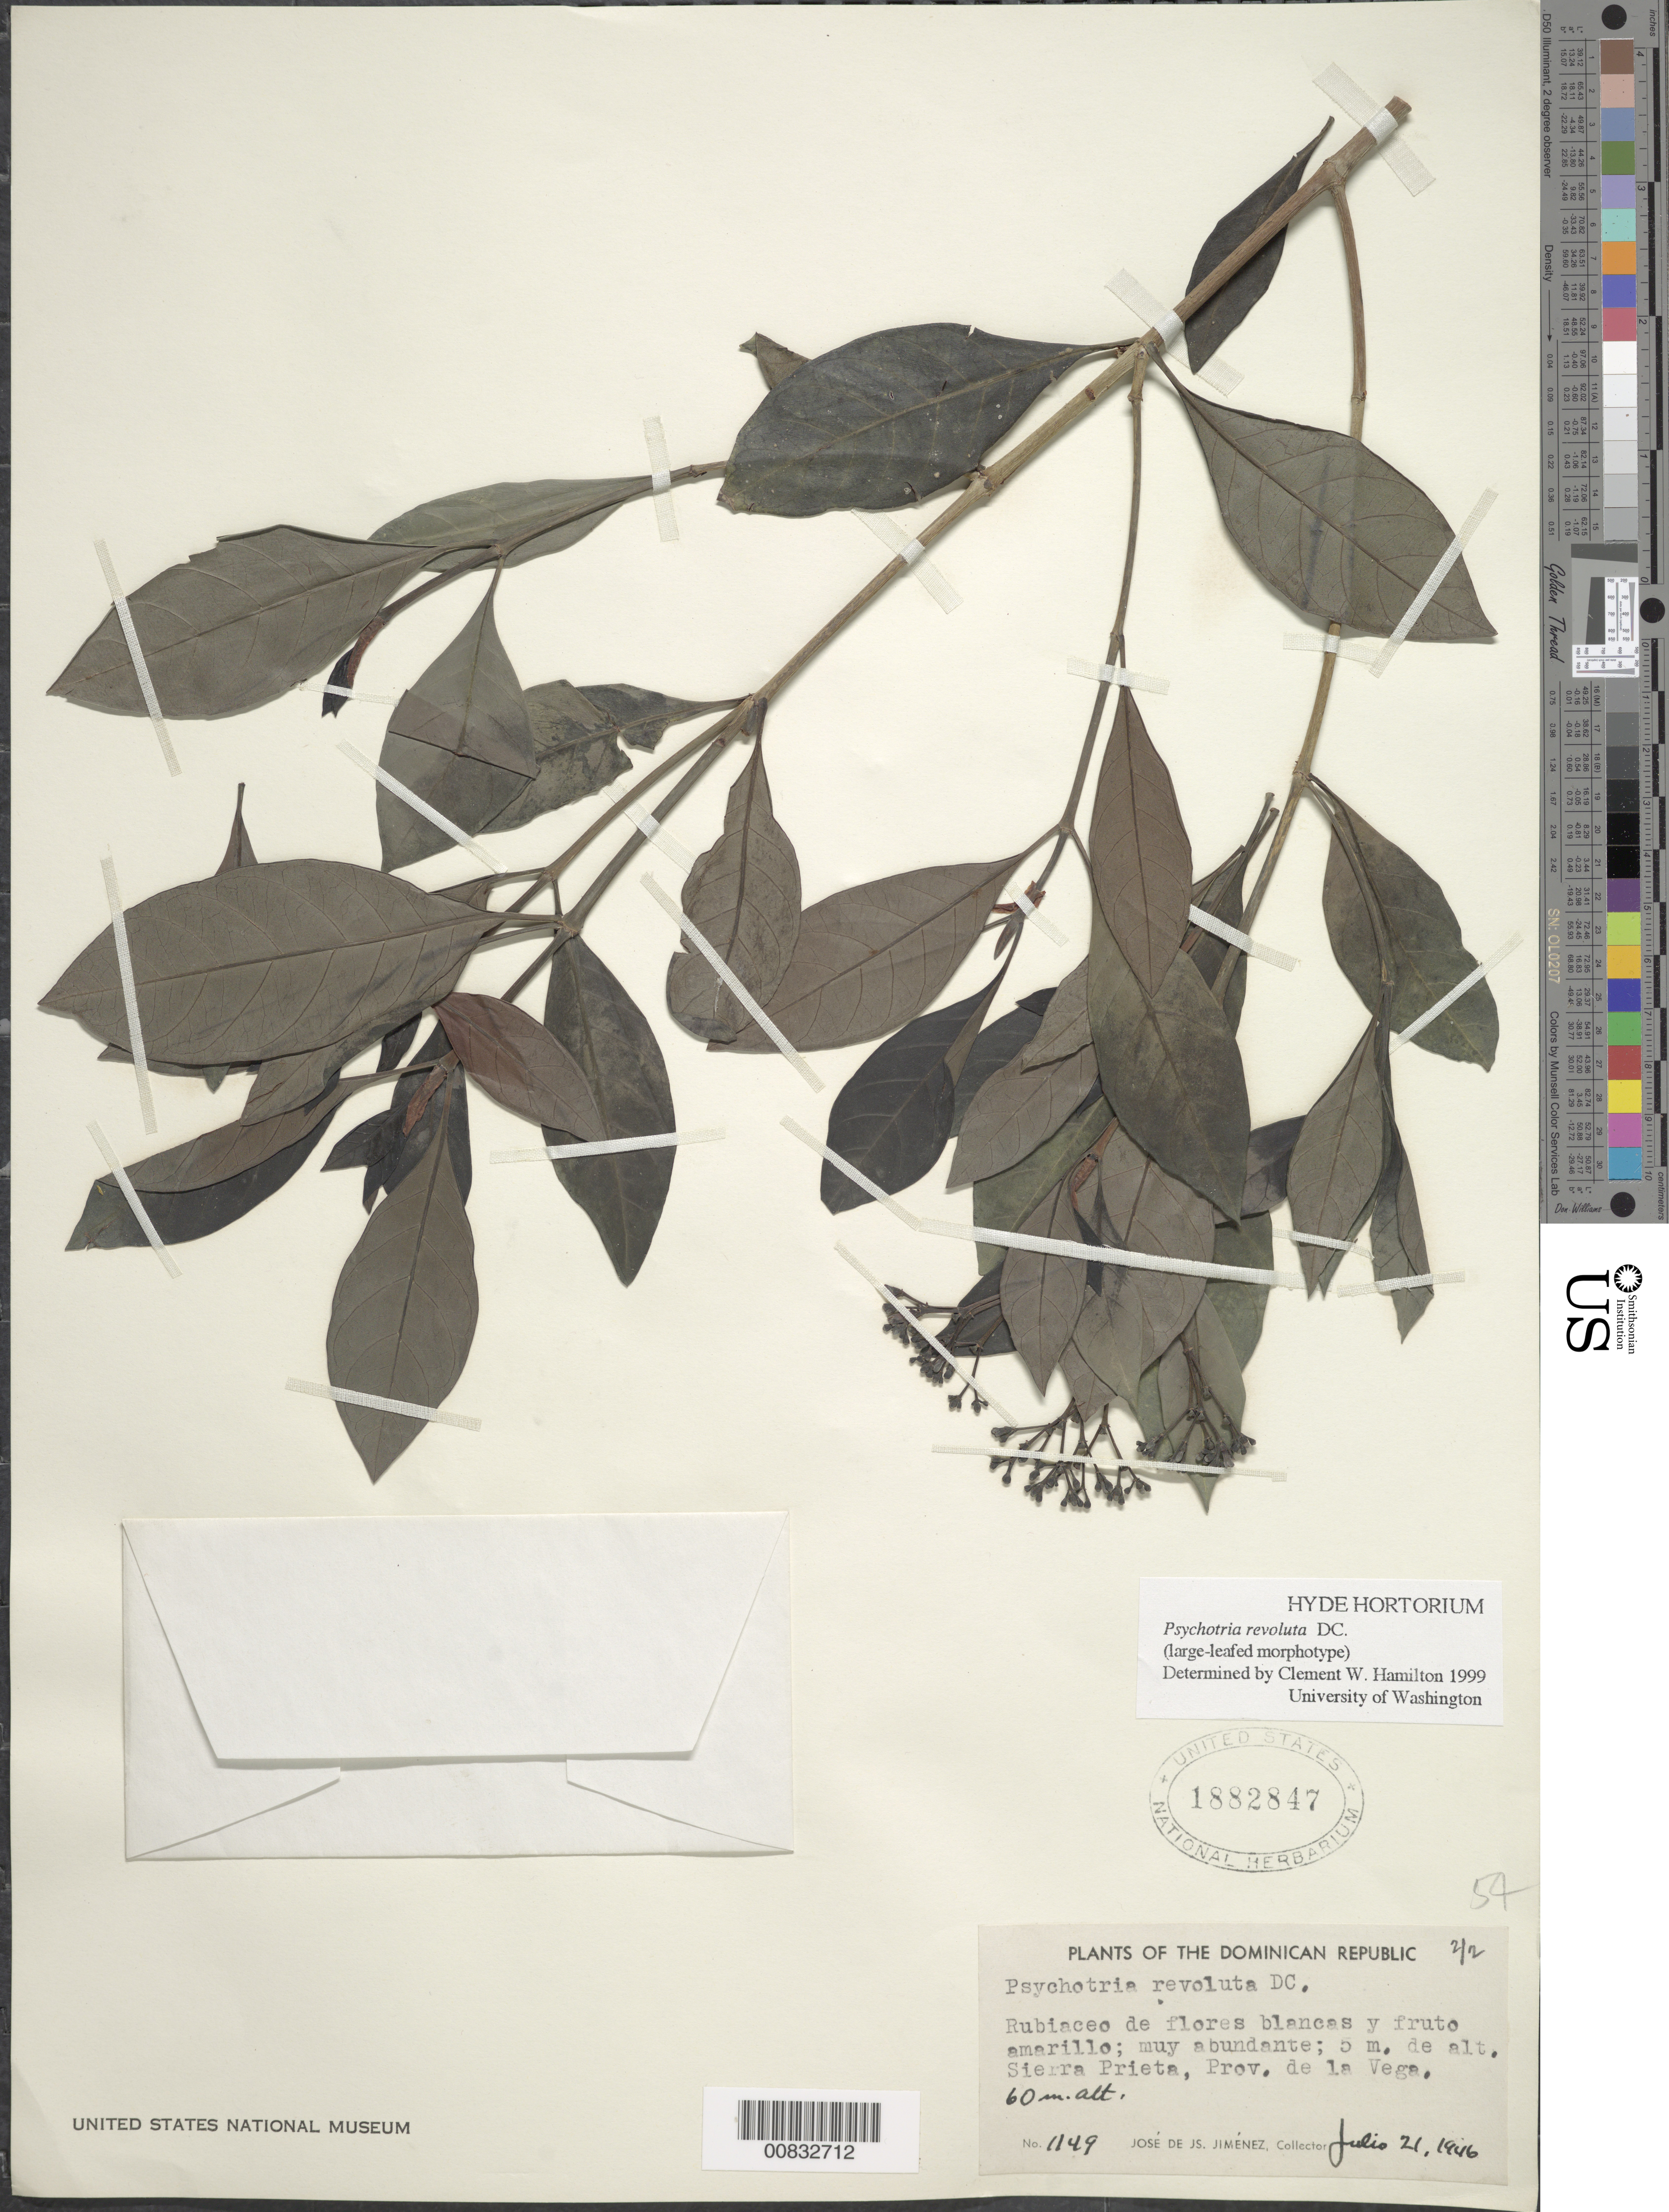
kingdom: Plantae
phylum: Tracheophyta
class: Magnoliopsida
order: Gentianales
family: Rubiaceae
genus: Psychotria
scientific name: Psychotria revoluta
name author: DC.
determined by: Hamilton, C. W.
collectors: J. J. Jiménez Almonte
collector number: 1149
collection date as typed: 21 Jul 1946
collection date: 1946-07-21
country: Dominican Republic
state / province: La Vega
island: Hispaniola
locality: Sierra Prieta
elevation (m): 60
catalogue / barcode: US 1882847